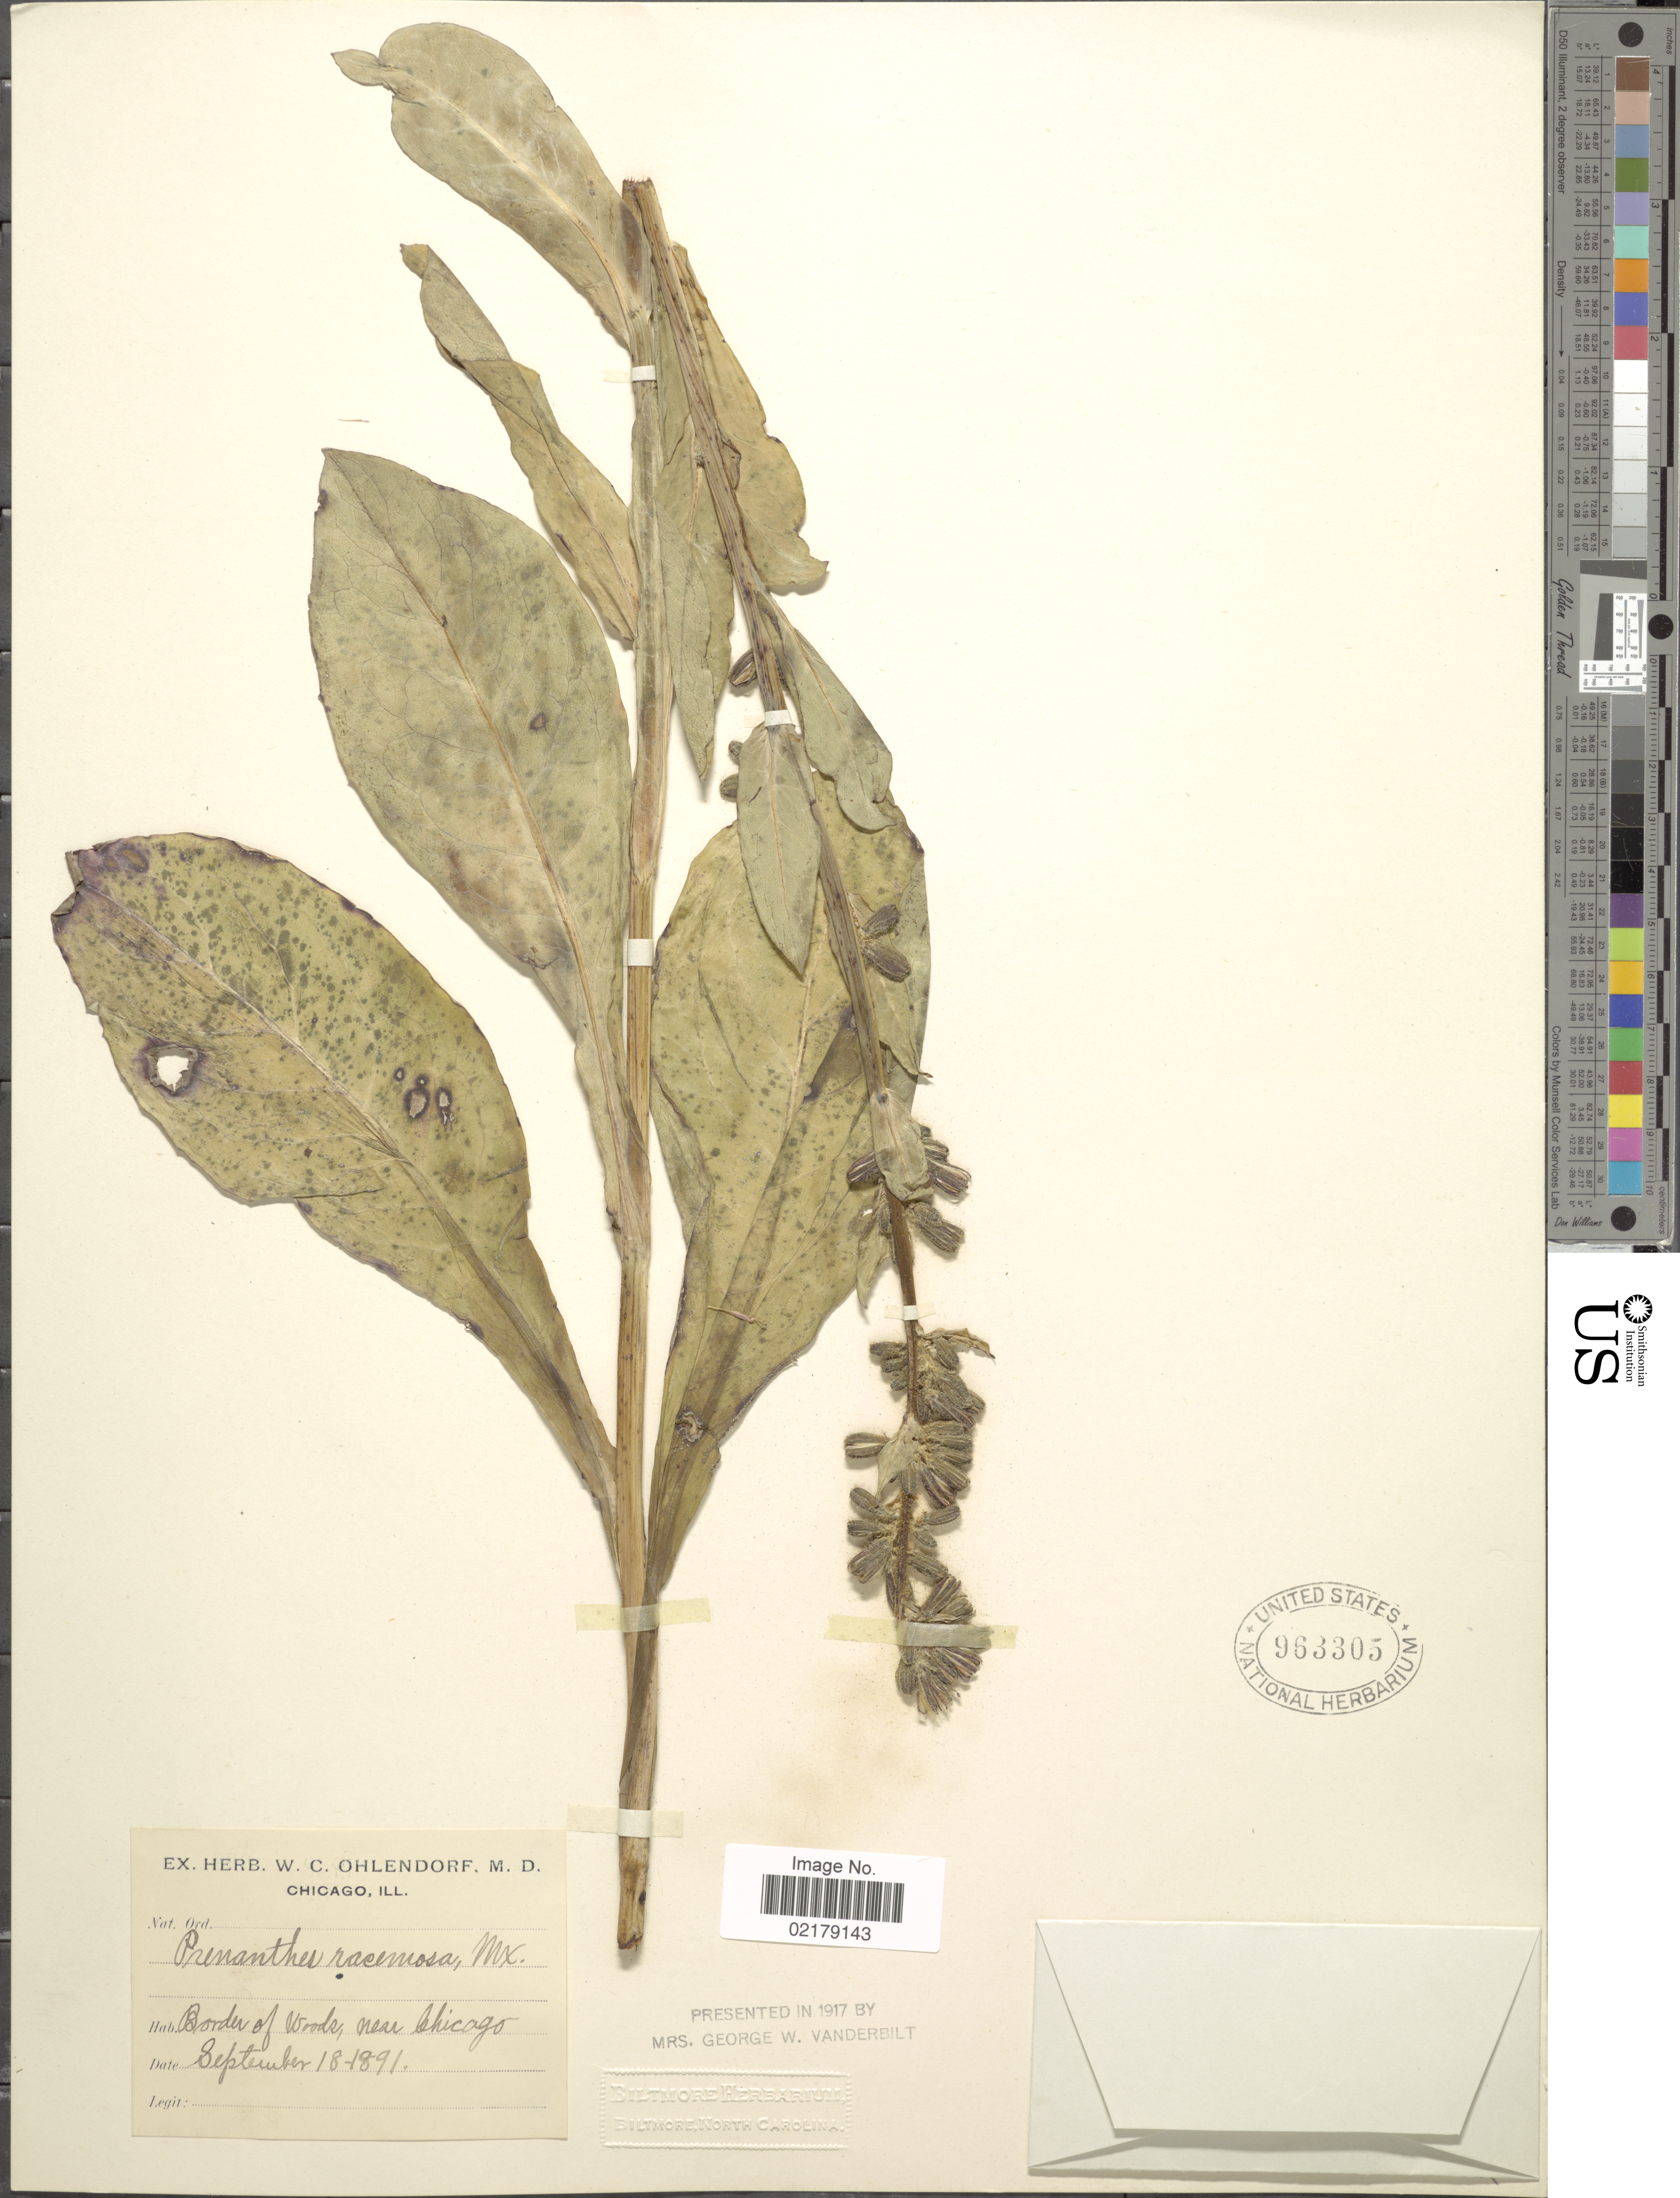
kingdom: Plantae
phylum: Tracheophyta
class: Magnoliopsida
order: Asterales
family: Asteraceae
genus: Nabalus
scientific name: Nabalus racemosus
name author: (Michx.) Hook.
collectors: ex herb. W. C. Ohlendorf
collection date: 1891-09-18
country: United States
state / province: Illinois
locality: Border of woods, near Chicago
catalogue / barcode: US 963305